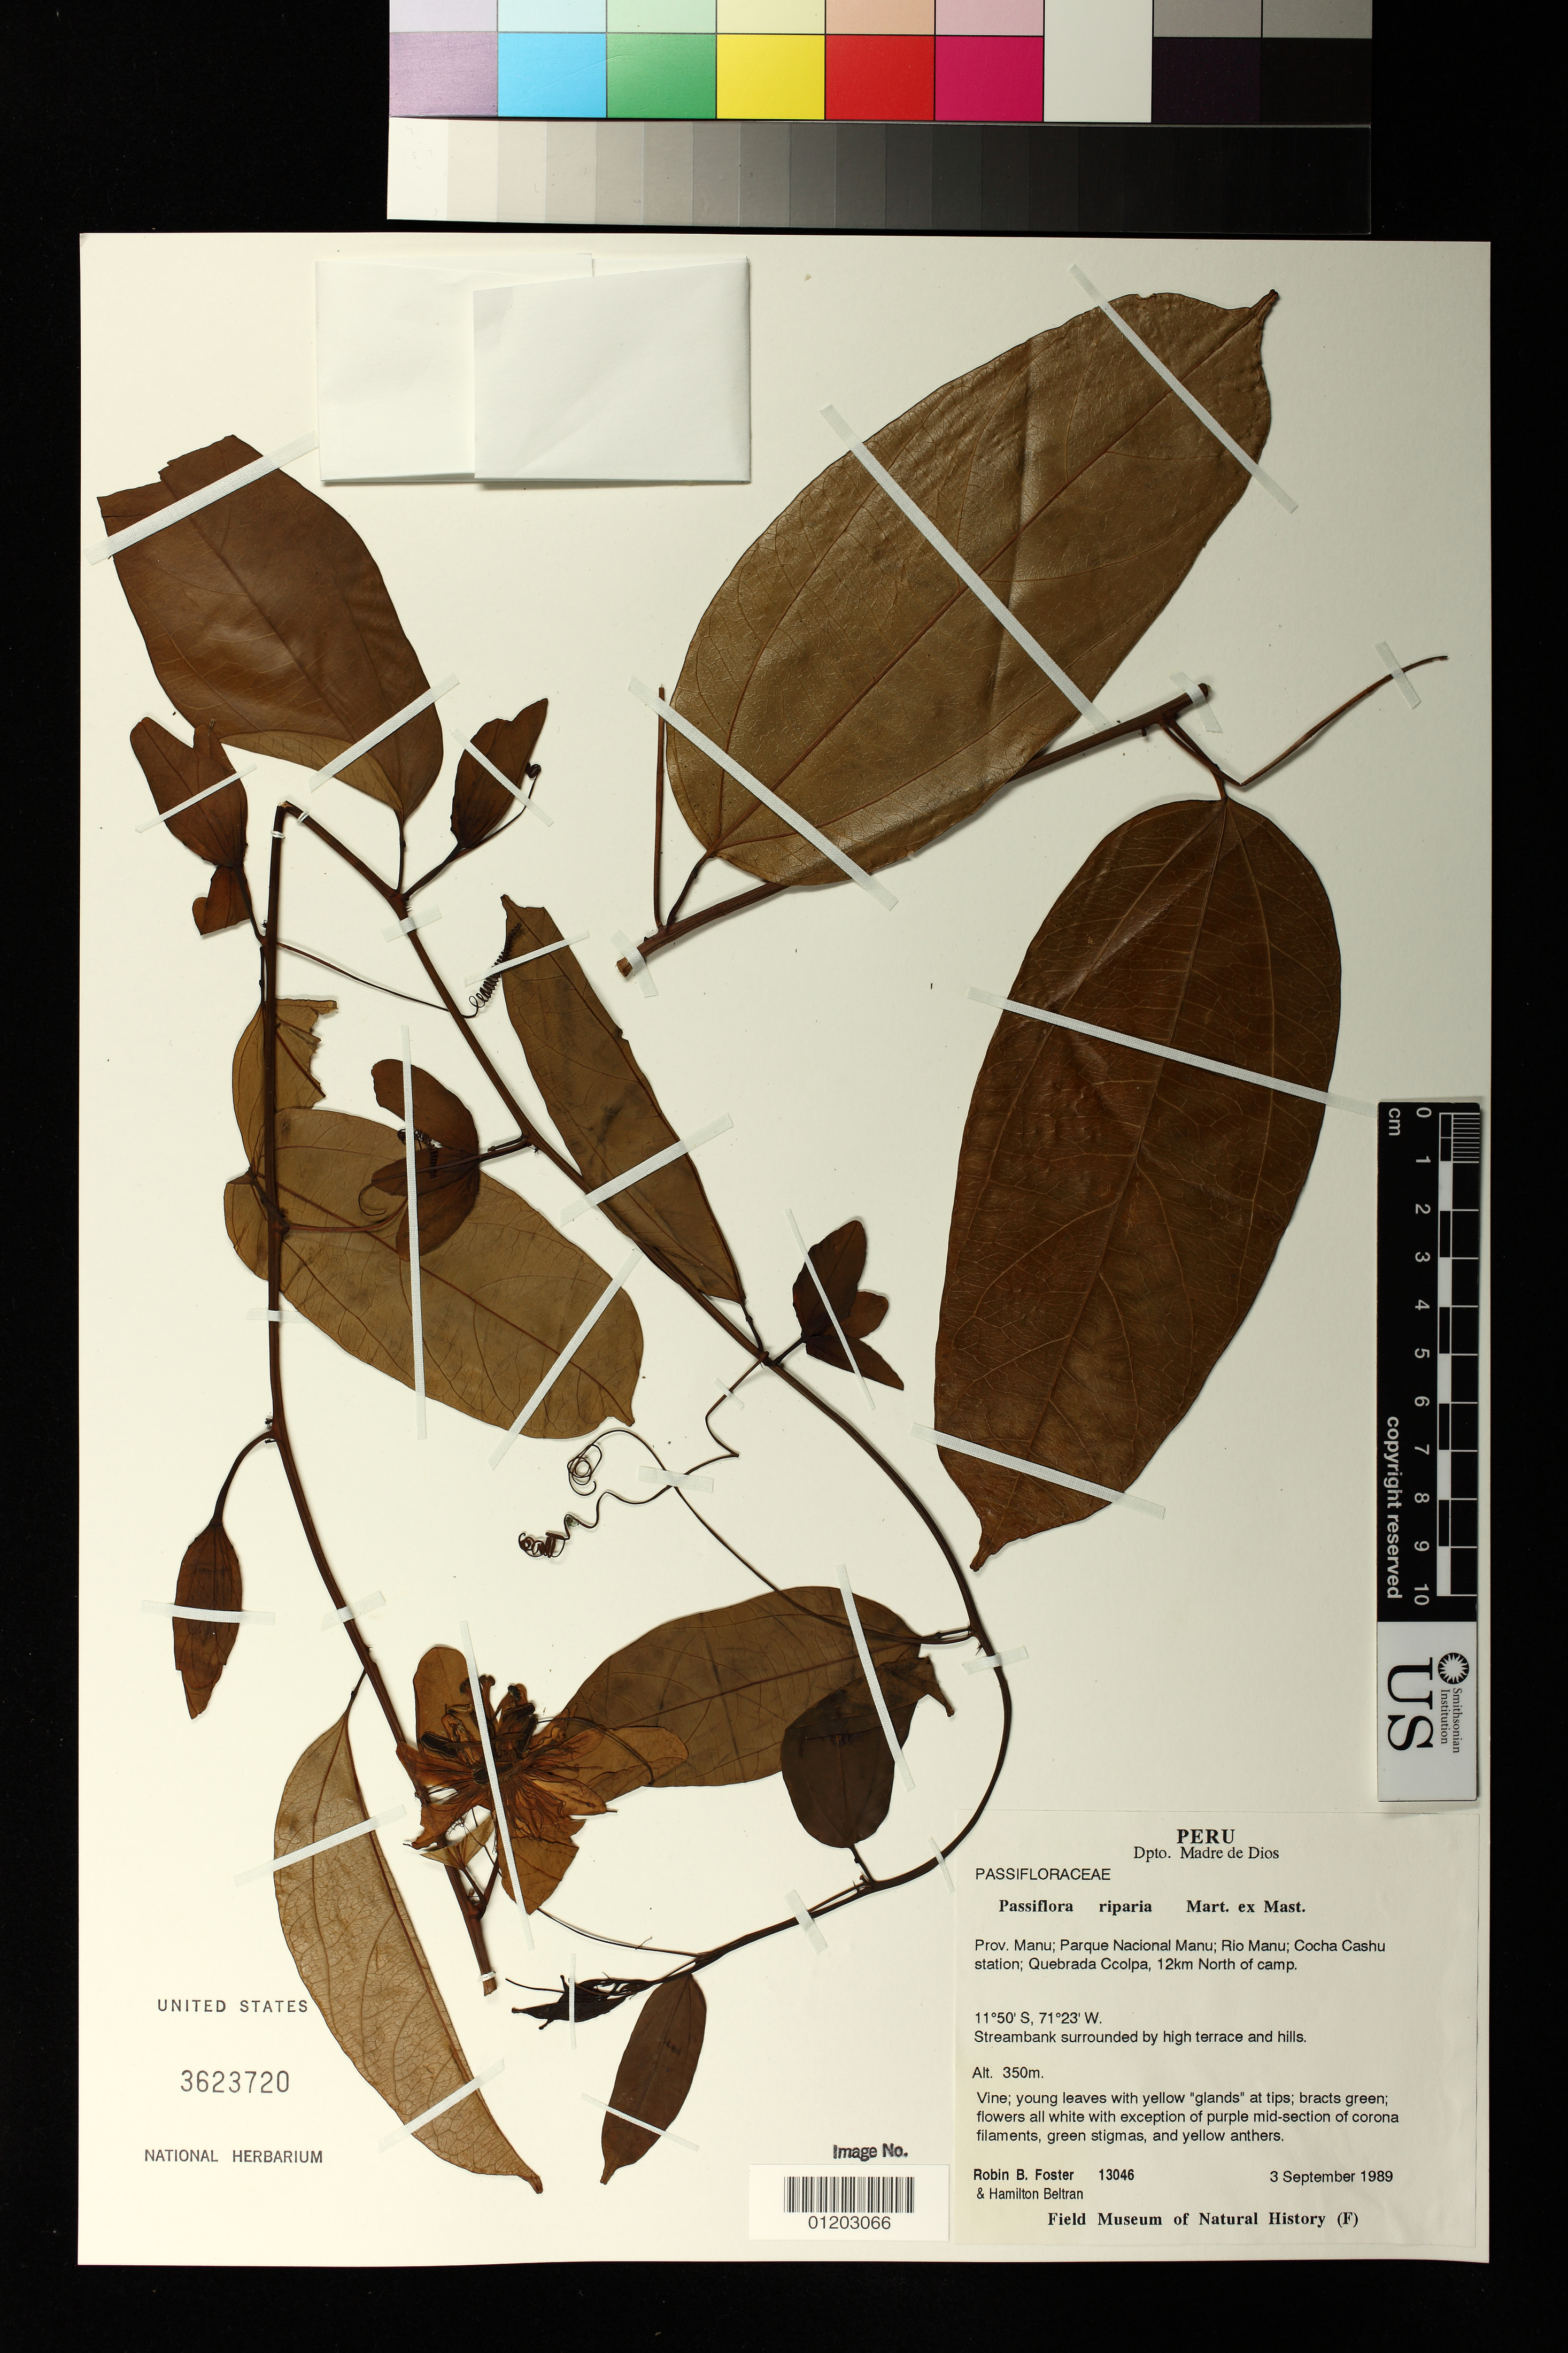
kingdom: Plantae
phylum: Tracheophyta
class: Magnoliopsida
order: Malpighiales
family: Passifloraceae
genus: Passiflora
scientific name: Passiflora riparia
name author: Mart. ex Mast.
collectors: R. B. Foster & H. Beltran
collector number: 13046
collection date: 1989-09-03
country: Peru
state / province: Madre de Dios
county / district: Manú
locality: Parque Nacional Manu; Rio Manu; Cocha Cashu station; Quebrada Colpa, 12 km N of camp.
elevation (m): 350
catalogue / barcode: US 3623720